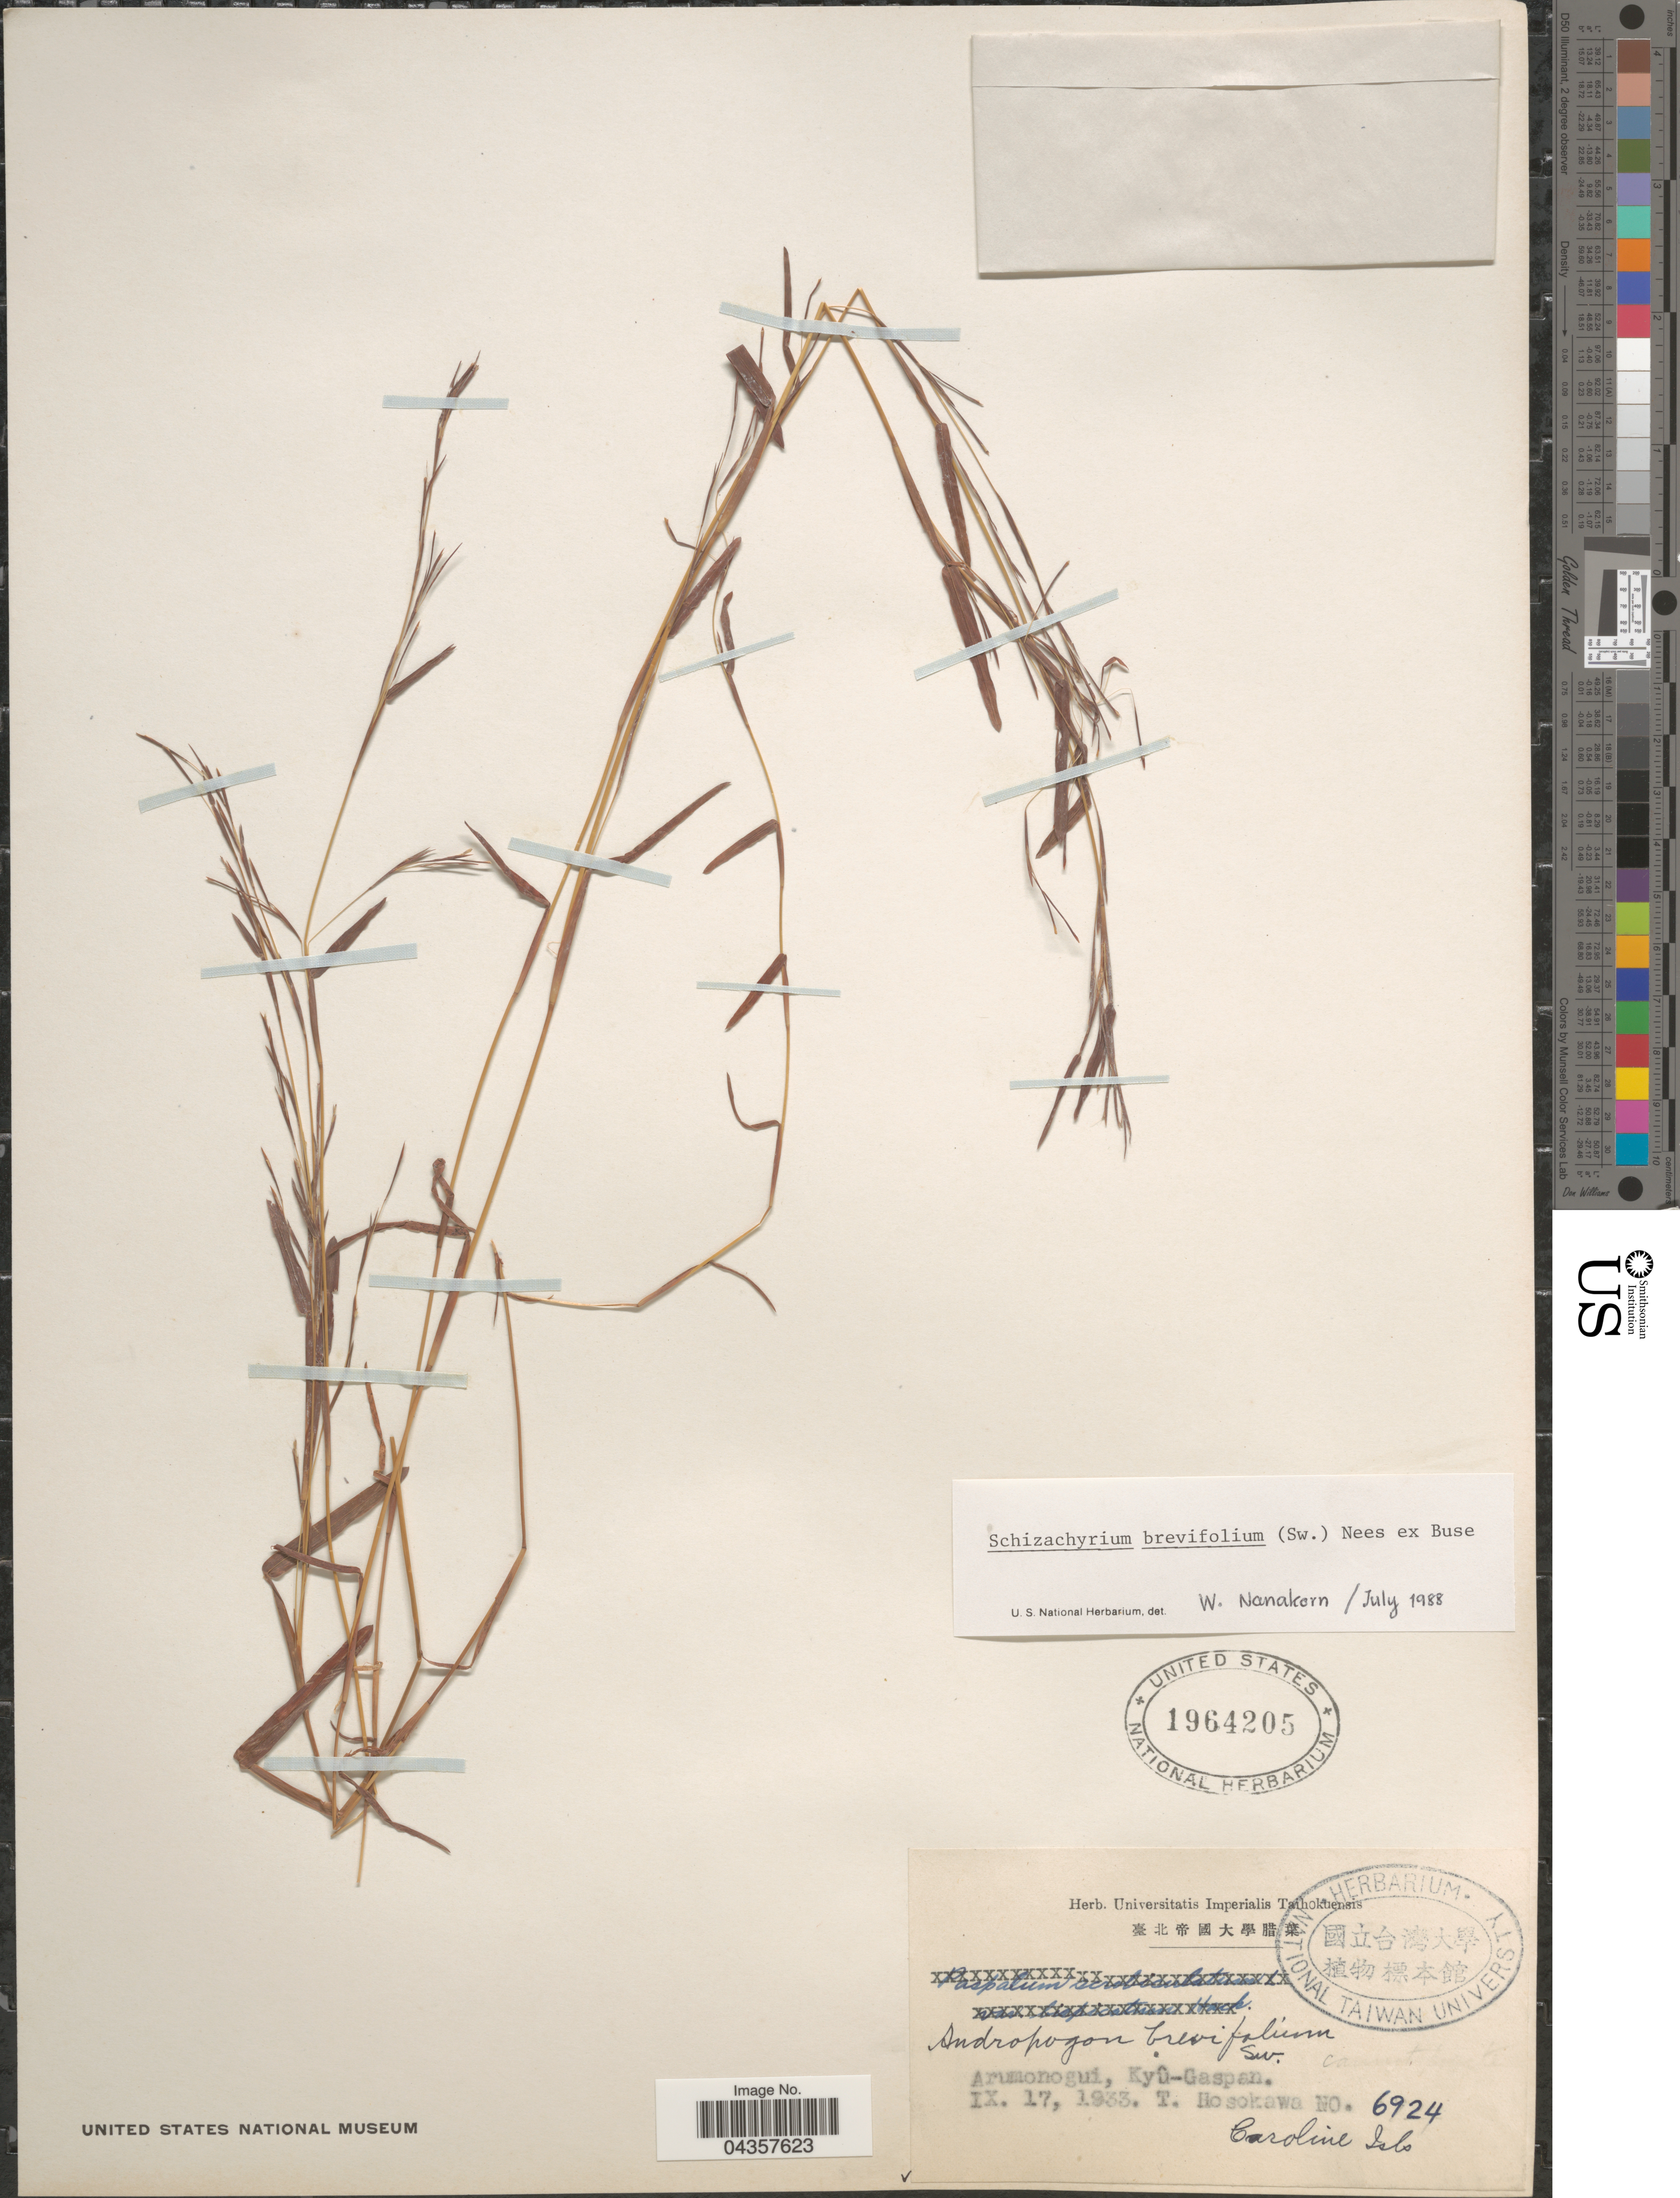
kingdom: Plantae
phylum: Tracheophyta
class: Liliopsida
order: Poales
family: Poaceae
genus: Schizachyrium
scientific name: Schizachyrium brevifolium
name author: (Sw.) Nees ex Büse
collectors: T. Hosokawa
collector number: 6924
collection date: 1933-09-17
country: Palau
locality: Arumonogui, Kyû-Gaspan. Caroline Isls.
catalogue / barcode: US 1964205